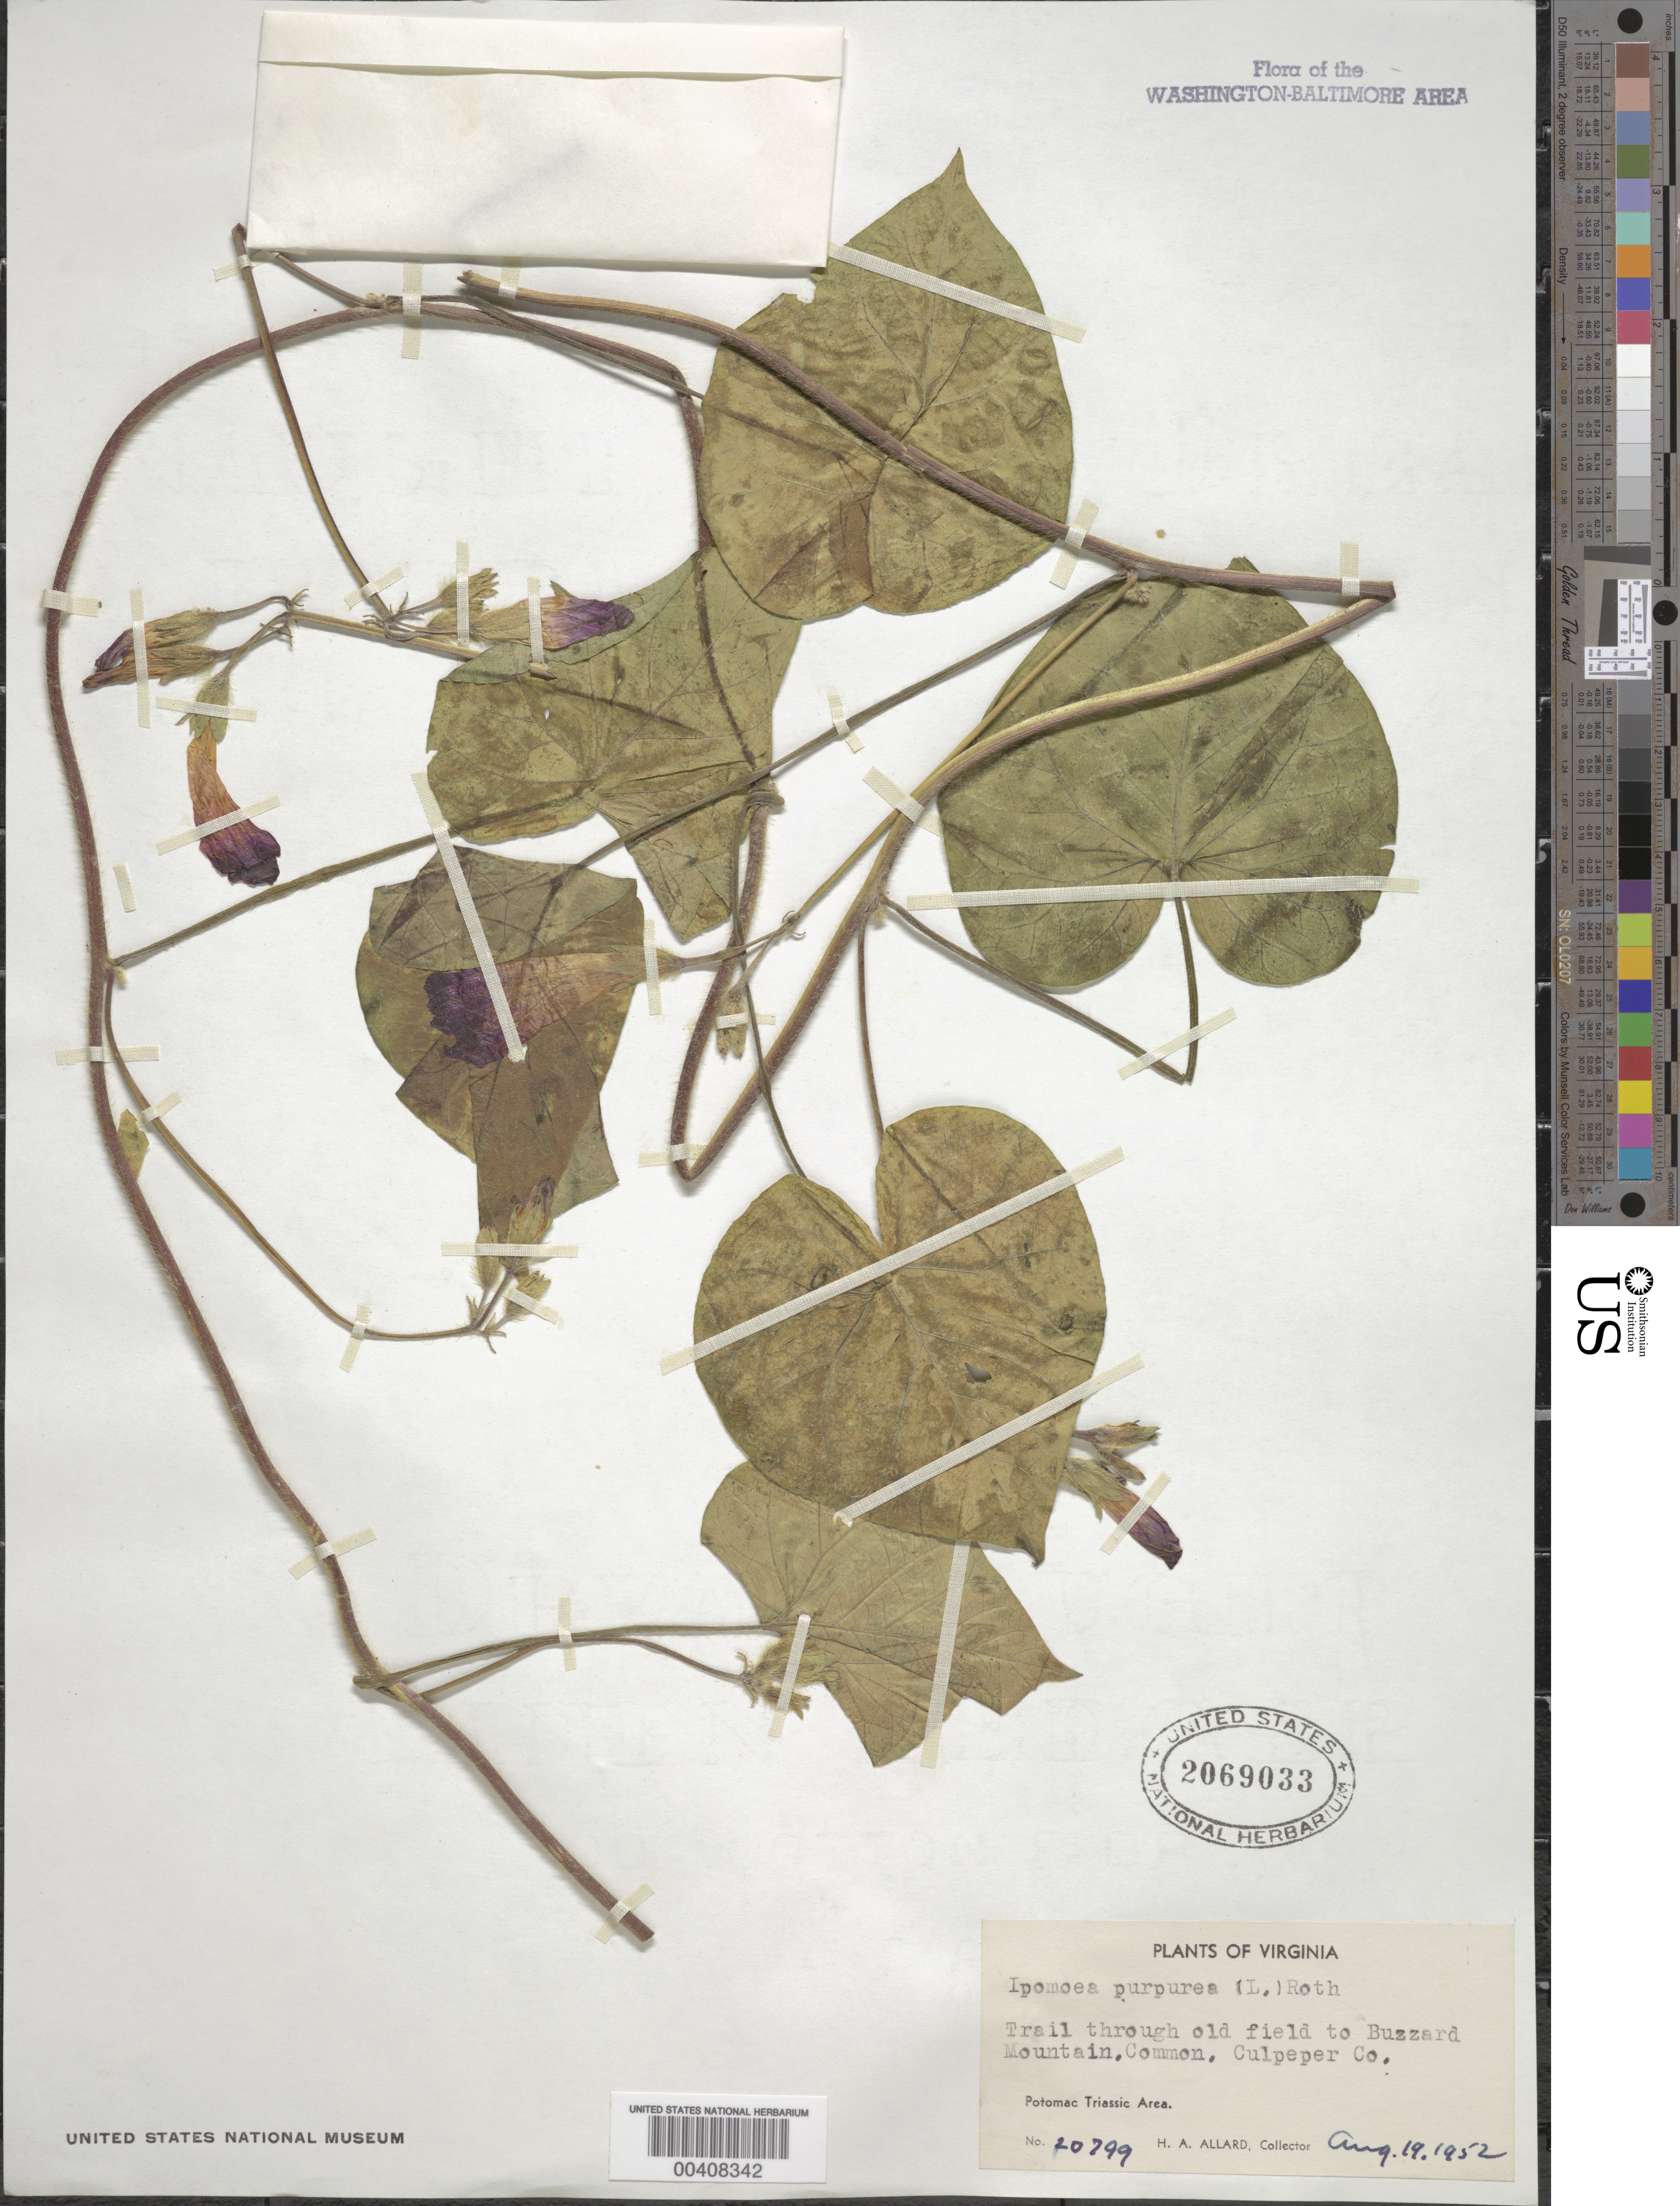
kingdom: Plantae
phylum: Tracheophyta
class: Magnoliopsida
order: Solanales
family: Convolvulaceae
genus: Ipomoea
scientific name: Ipomoea purpurea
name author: (L.) Roth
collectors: H. A. Allard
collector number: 20799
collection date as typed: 19 Aug 1952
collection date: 1952-08-19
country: United States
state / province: Virginia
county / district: Culpeper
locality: trail to Buzzard Mountain, Potomac Triassic Area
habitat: Old field, along trail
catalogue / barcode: US 2069033